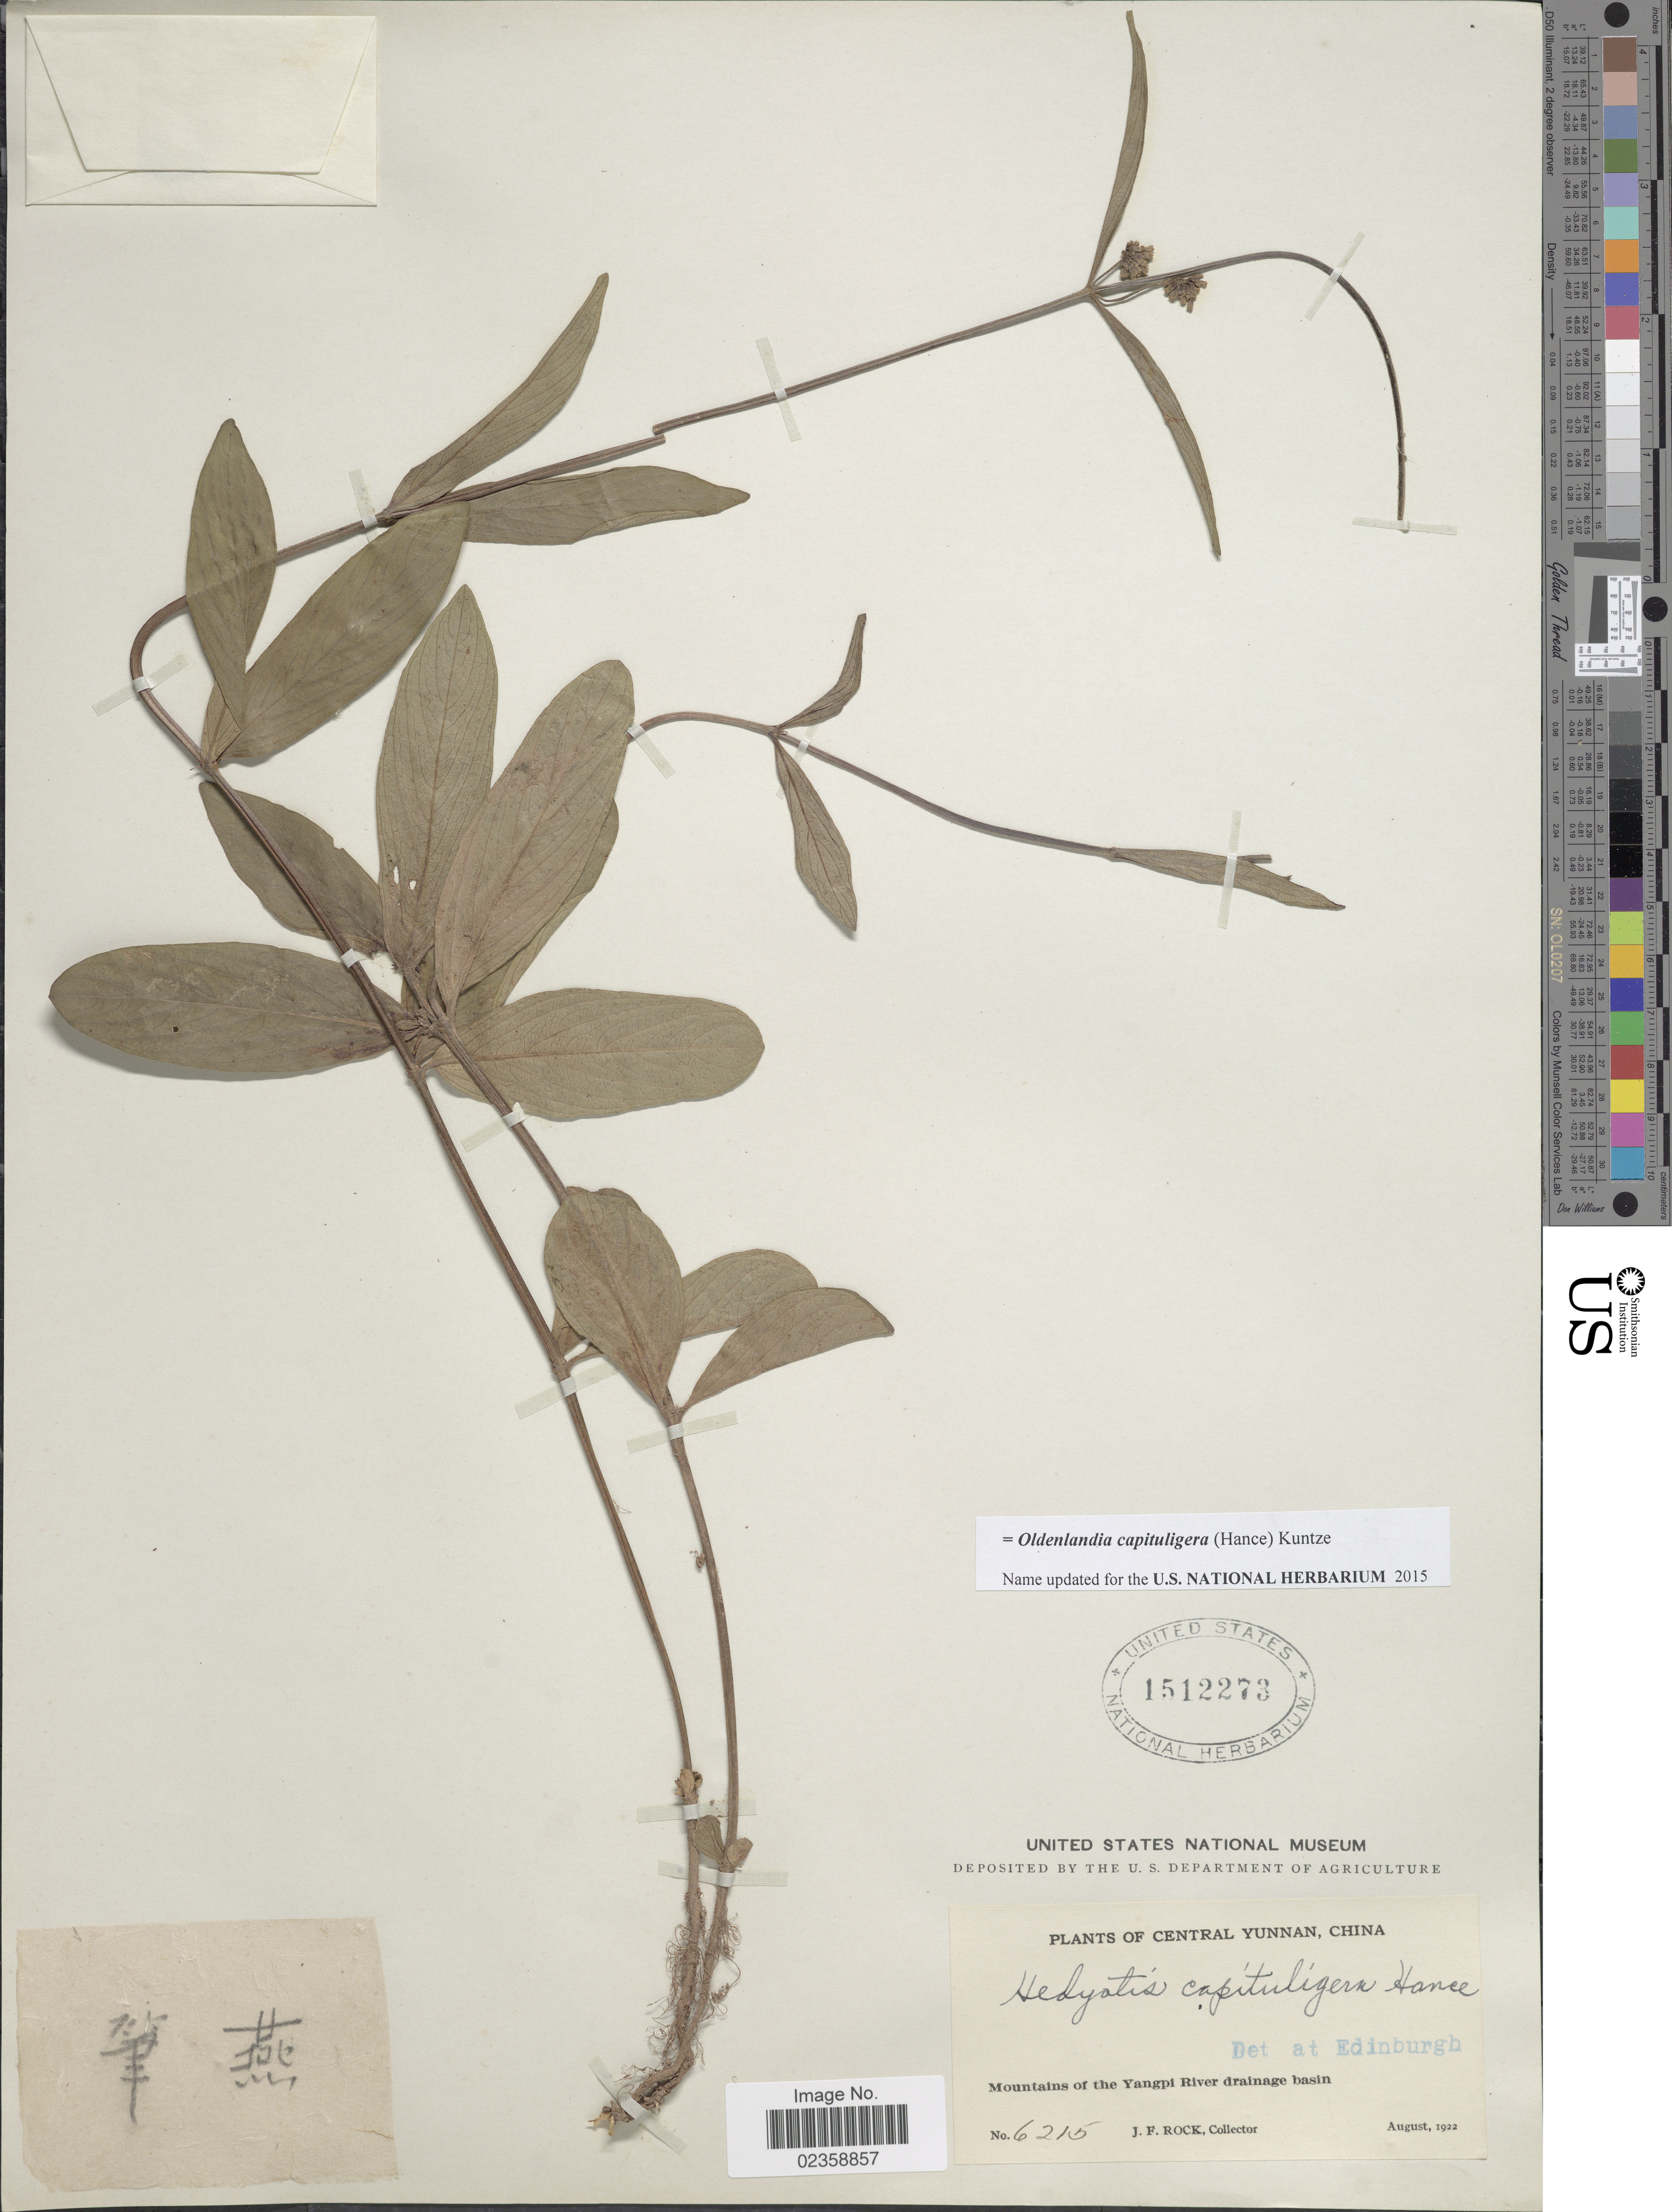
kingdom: Plantae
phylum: Tracheophyta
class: Magnoliopsida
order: Gentianales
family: Rubiaceae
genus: Oldenlandia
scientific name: Oldenlandia capituligera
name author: (Hance) Kuntze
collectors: J. Rock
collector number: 6215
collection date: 1922-08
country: China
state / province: Yunnan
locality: Central Yunnan, China. Mountains of the Yangpi River drainage basin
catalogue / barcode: US 1512273